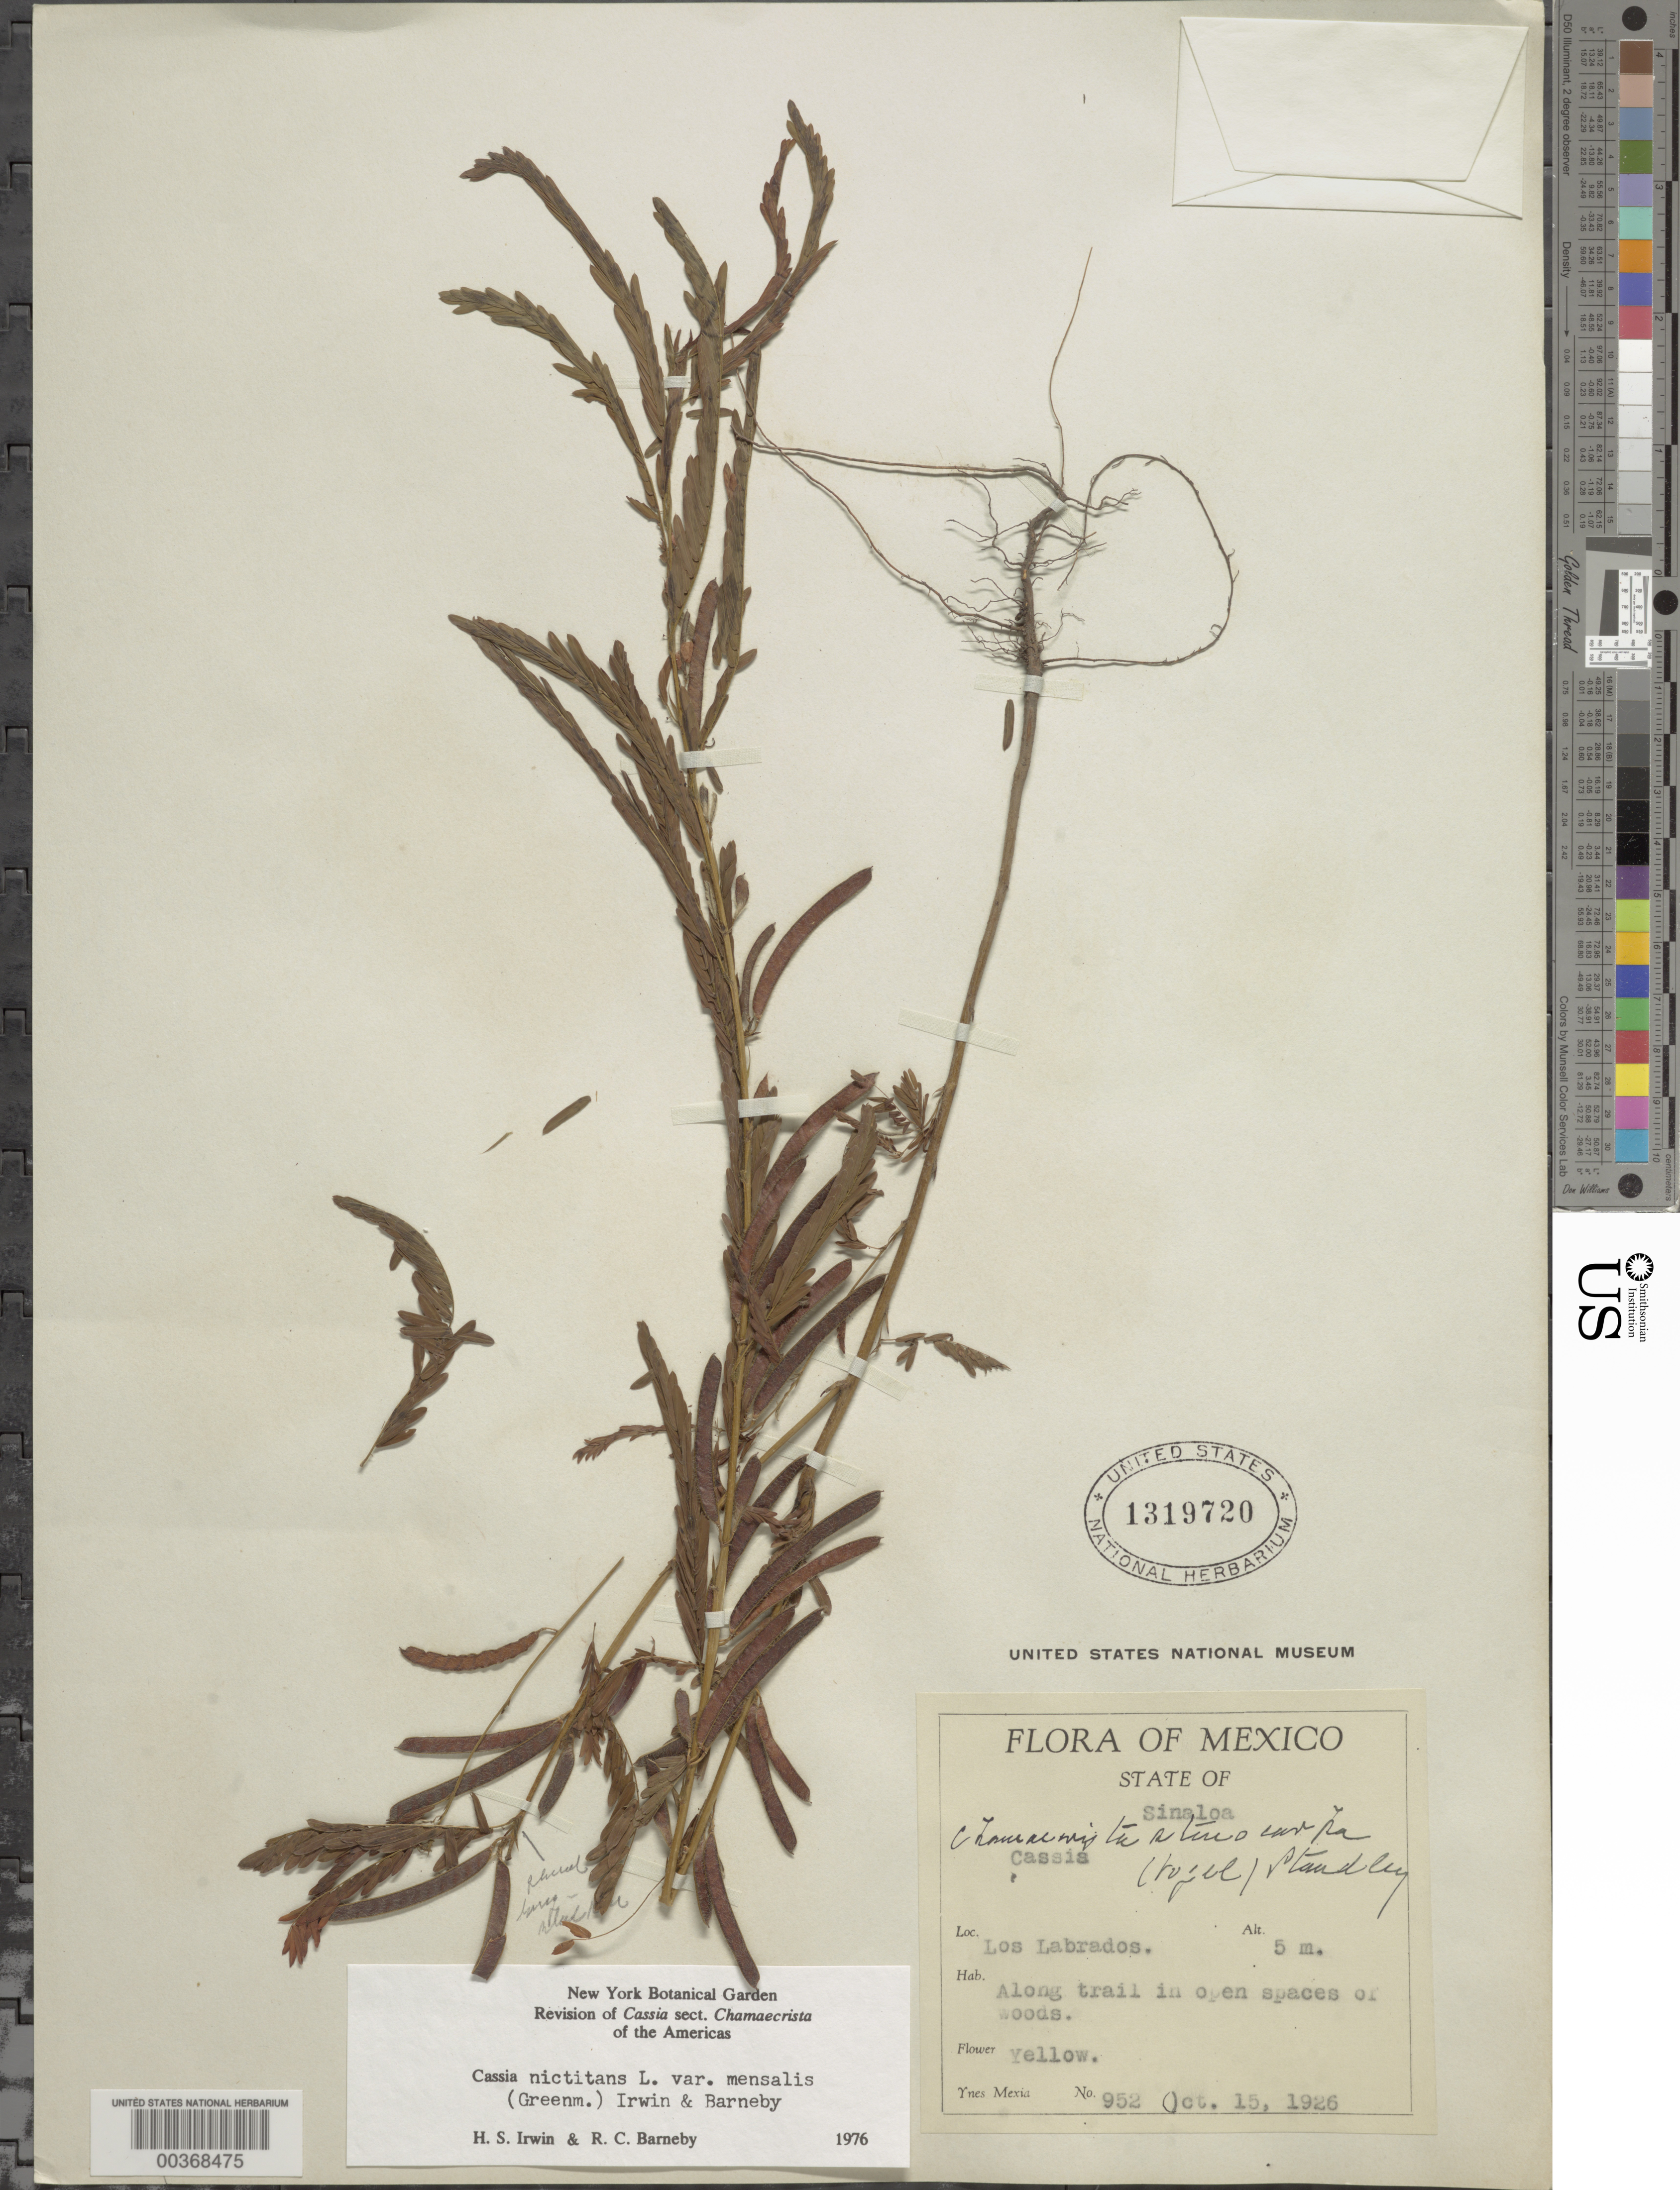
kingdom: Plantae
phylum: Tracheophyta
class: Magnoliopsida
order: Fabales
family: Fabaceae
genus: Chamaecrista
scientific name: Chamaecrista nictitans var. mensalis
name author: (Greenm.) H.S. Irwin & Barneby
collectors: Y. Mexia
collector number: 952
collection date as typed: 15 Oct 1926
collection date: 1926-10-15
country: Mexico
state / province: Sinaloa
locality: Los labrados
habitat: Along trail to open places of woods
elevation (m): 5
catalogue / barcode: US 1319720